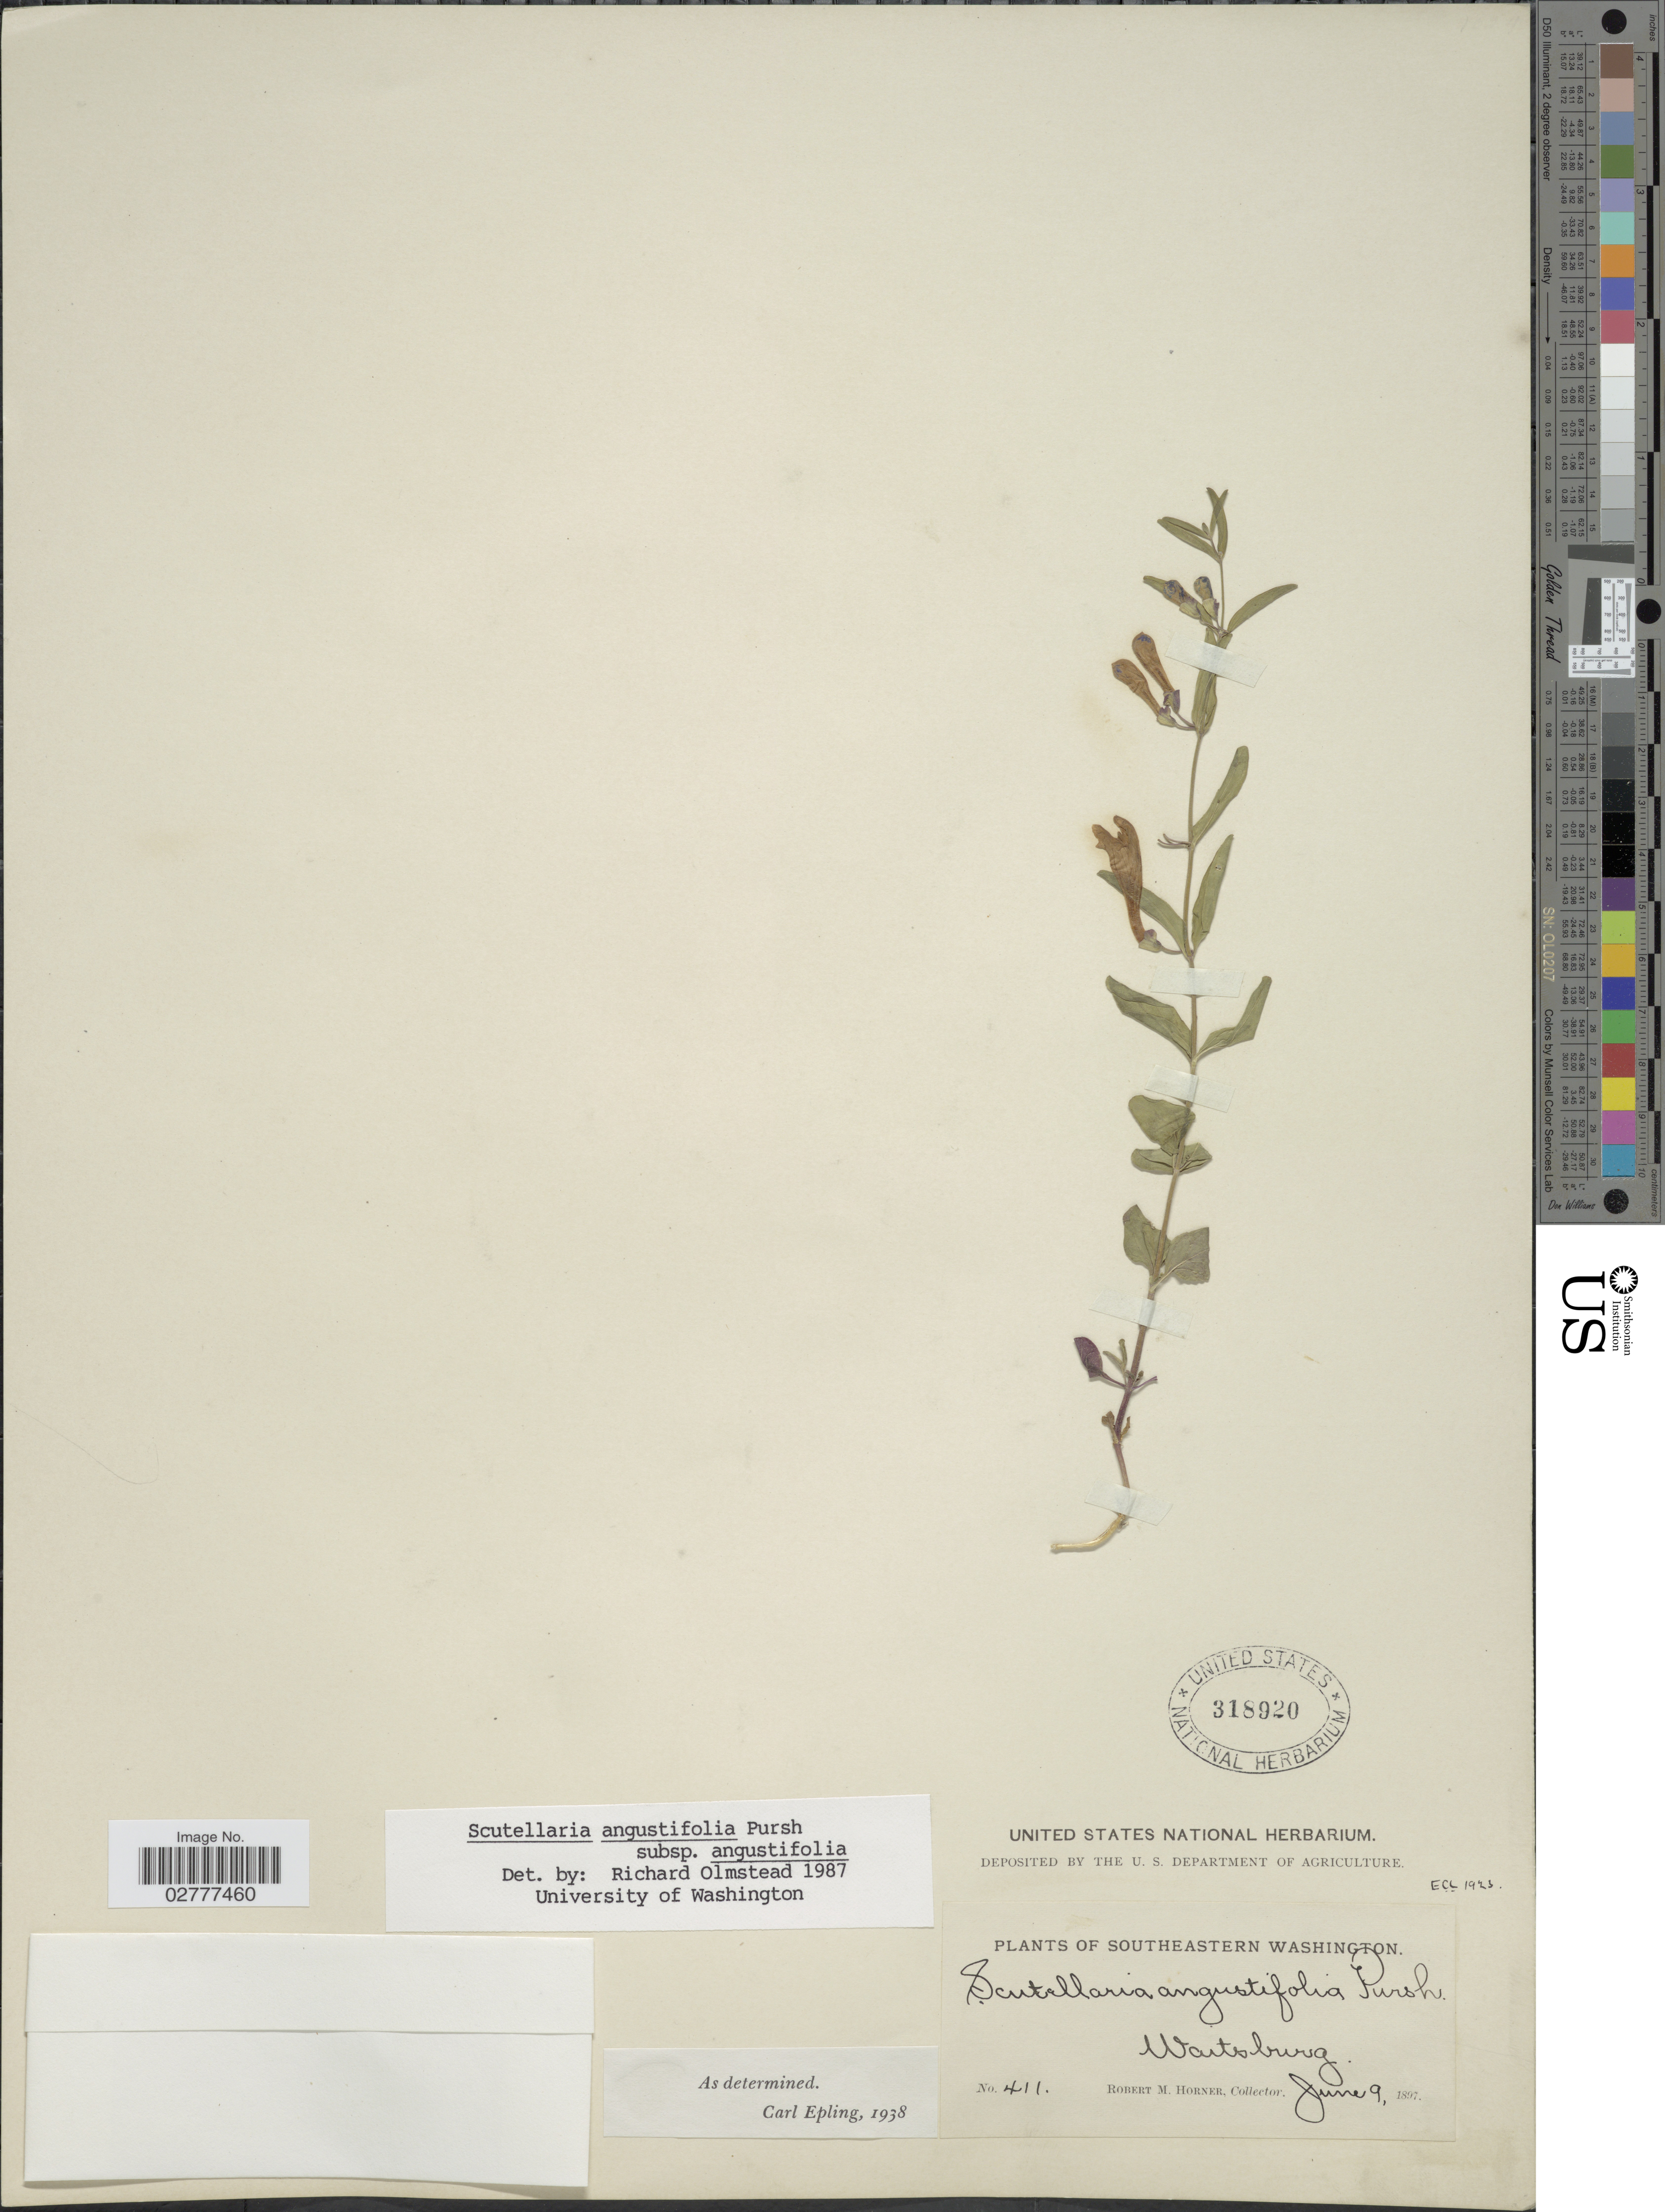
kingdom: Plantae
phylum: Tracheophyta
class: Magnoliopsida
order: Lamiales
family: Lamiaceae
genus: Scutellaria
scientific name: Scutellaria angustifolia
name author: Pursh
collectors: R. Horner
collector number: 411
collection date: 1897-06-09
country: United States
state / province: Washington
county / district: Walla Walla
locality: Southeastern Washington. Waitsburg.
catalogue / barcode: US 318920